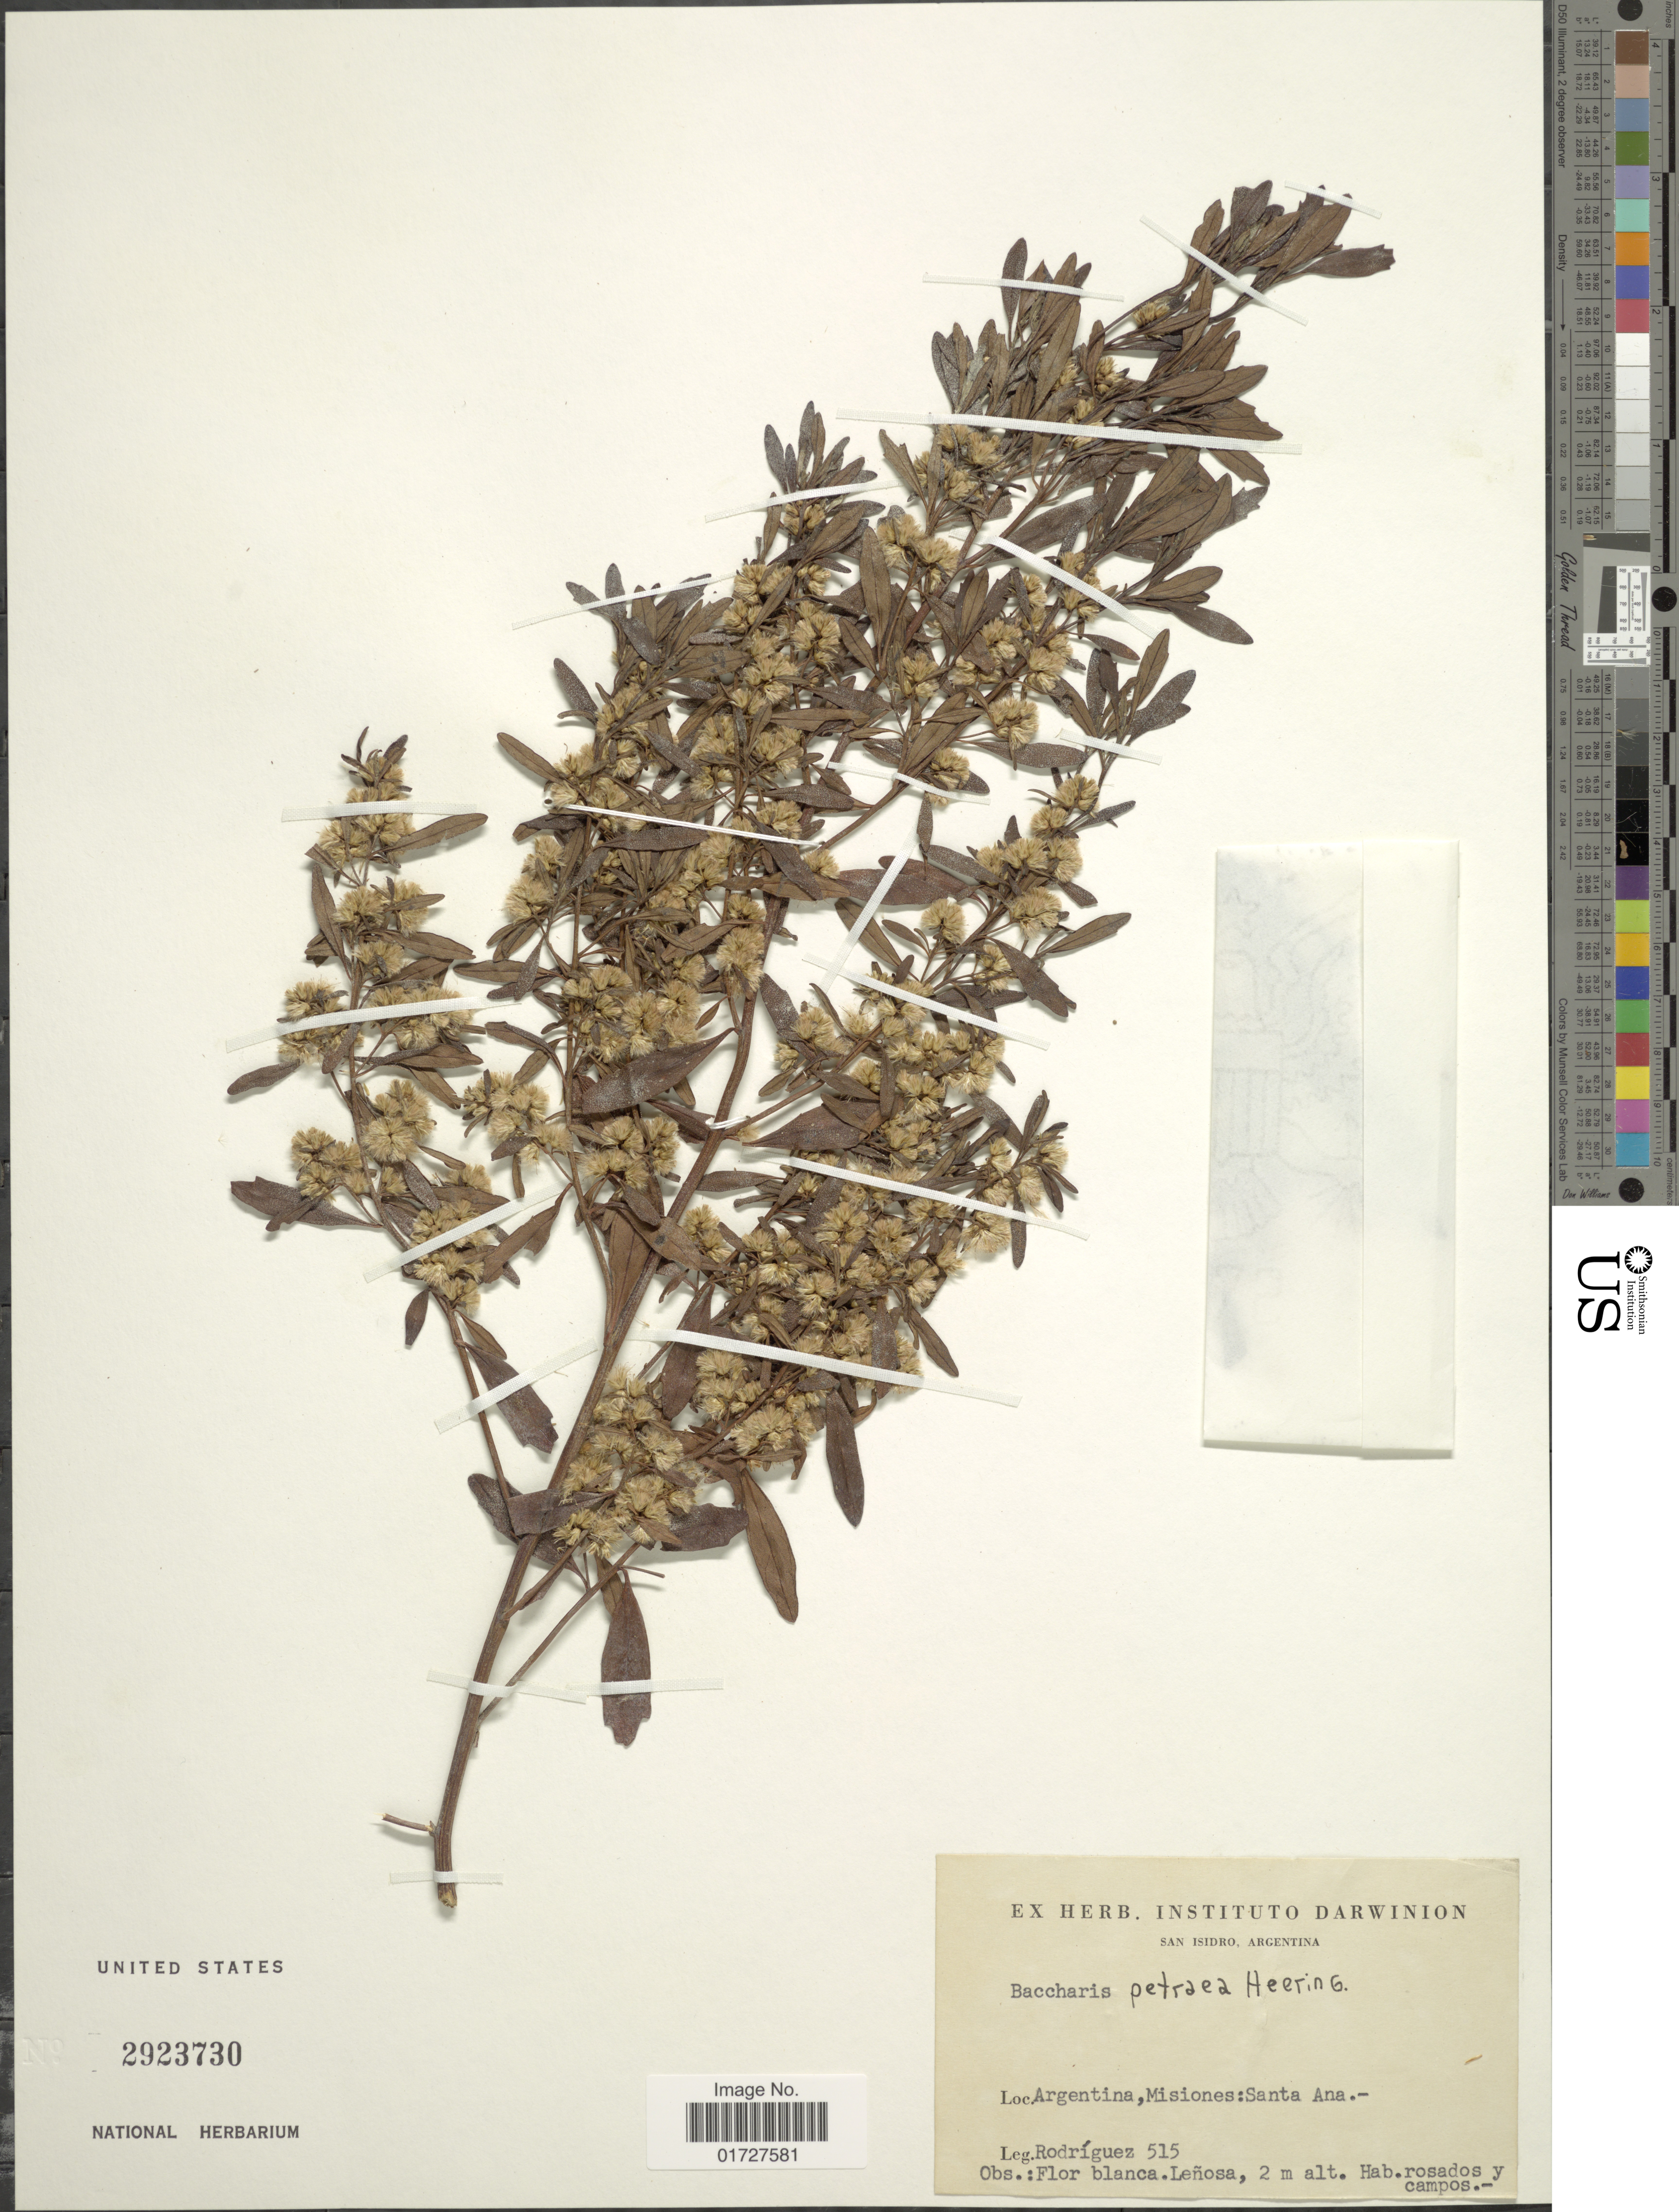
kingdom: Plantae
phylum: Tracheophyta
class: Magnoliopsida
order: Asterales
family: Asteraceae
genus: Baccharis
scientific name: Baccharis petraea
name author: Herring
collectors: Rodriguez, --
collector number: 515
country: Argentina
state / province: Misiones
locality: Santa Ana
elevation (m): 2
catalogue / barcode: US 2923730